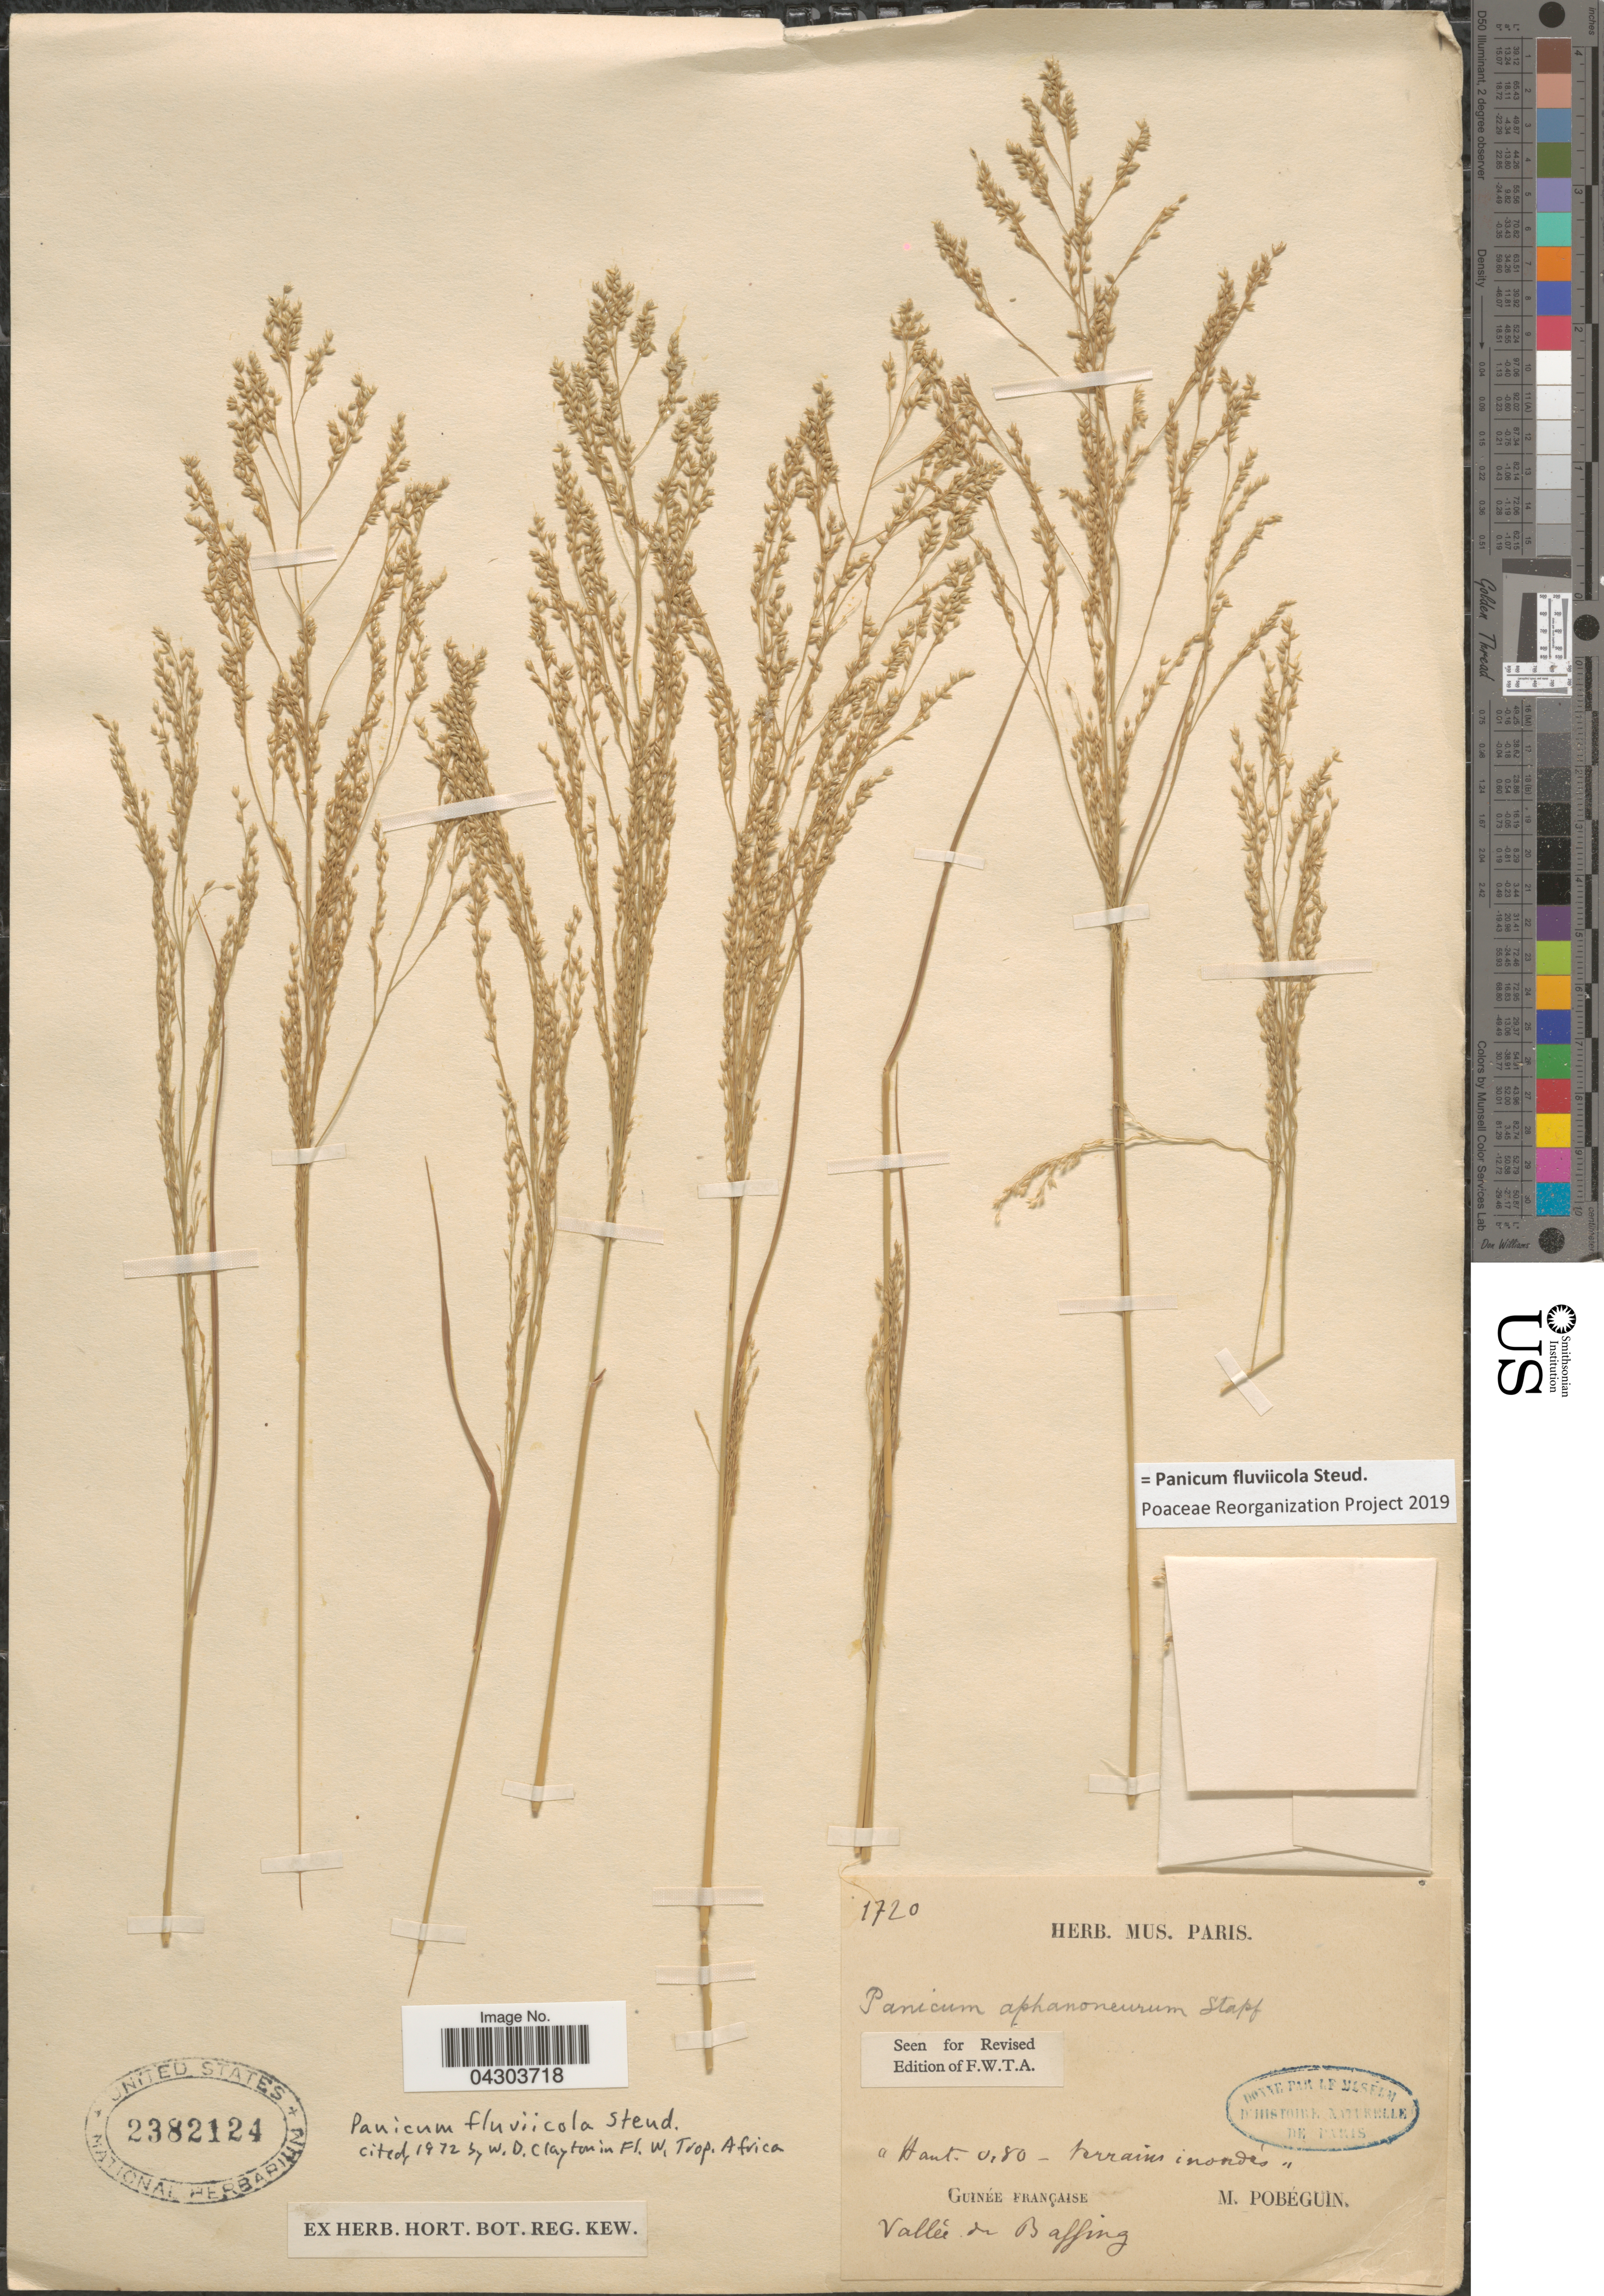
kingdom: Plantae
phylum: Tracheophyta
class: Liliopsida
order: Poales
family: Poaceae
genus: Panicum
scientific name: Panicum fluviicola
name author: Steud.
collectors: M. Pobéguin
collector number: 1720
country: French Guiana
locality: Guinée Française. Vallée de Baffing.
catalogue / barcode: US 2382124